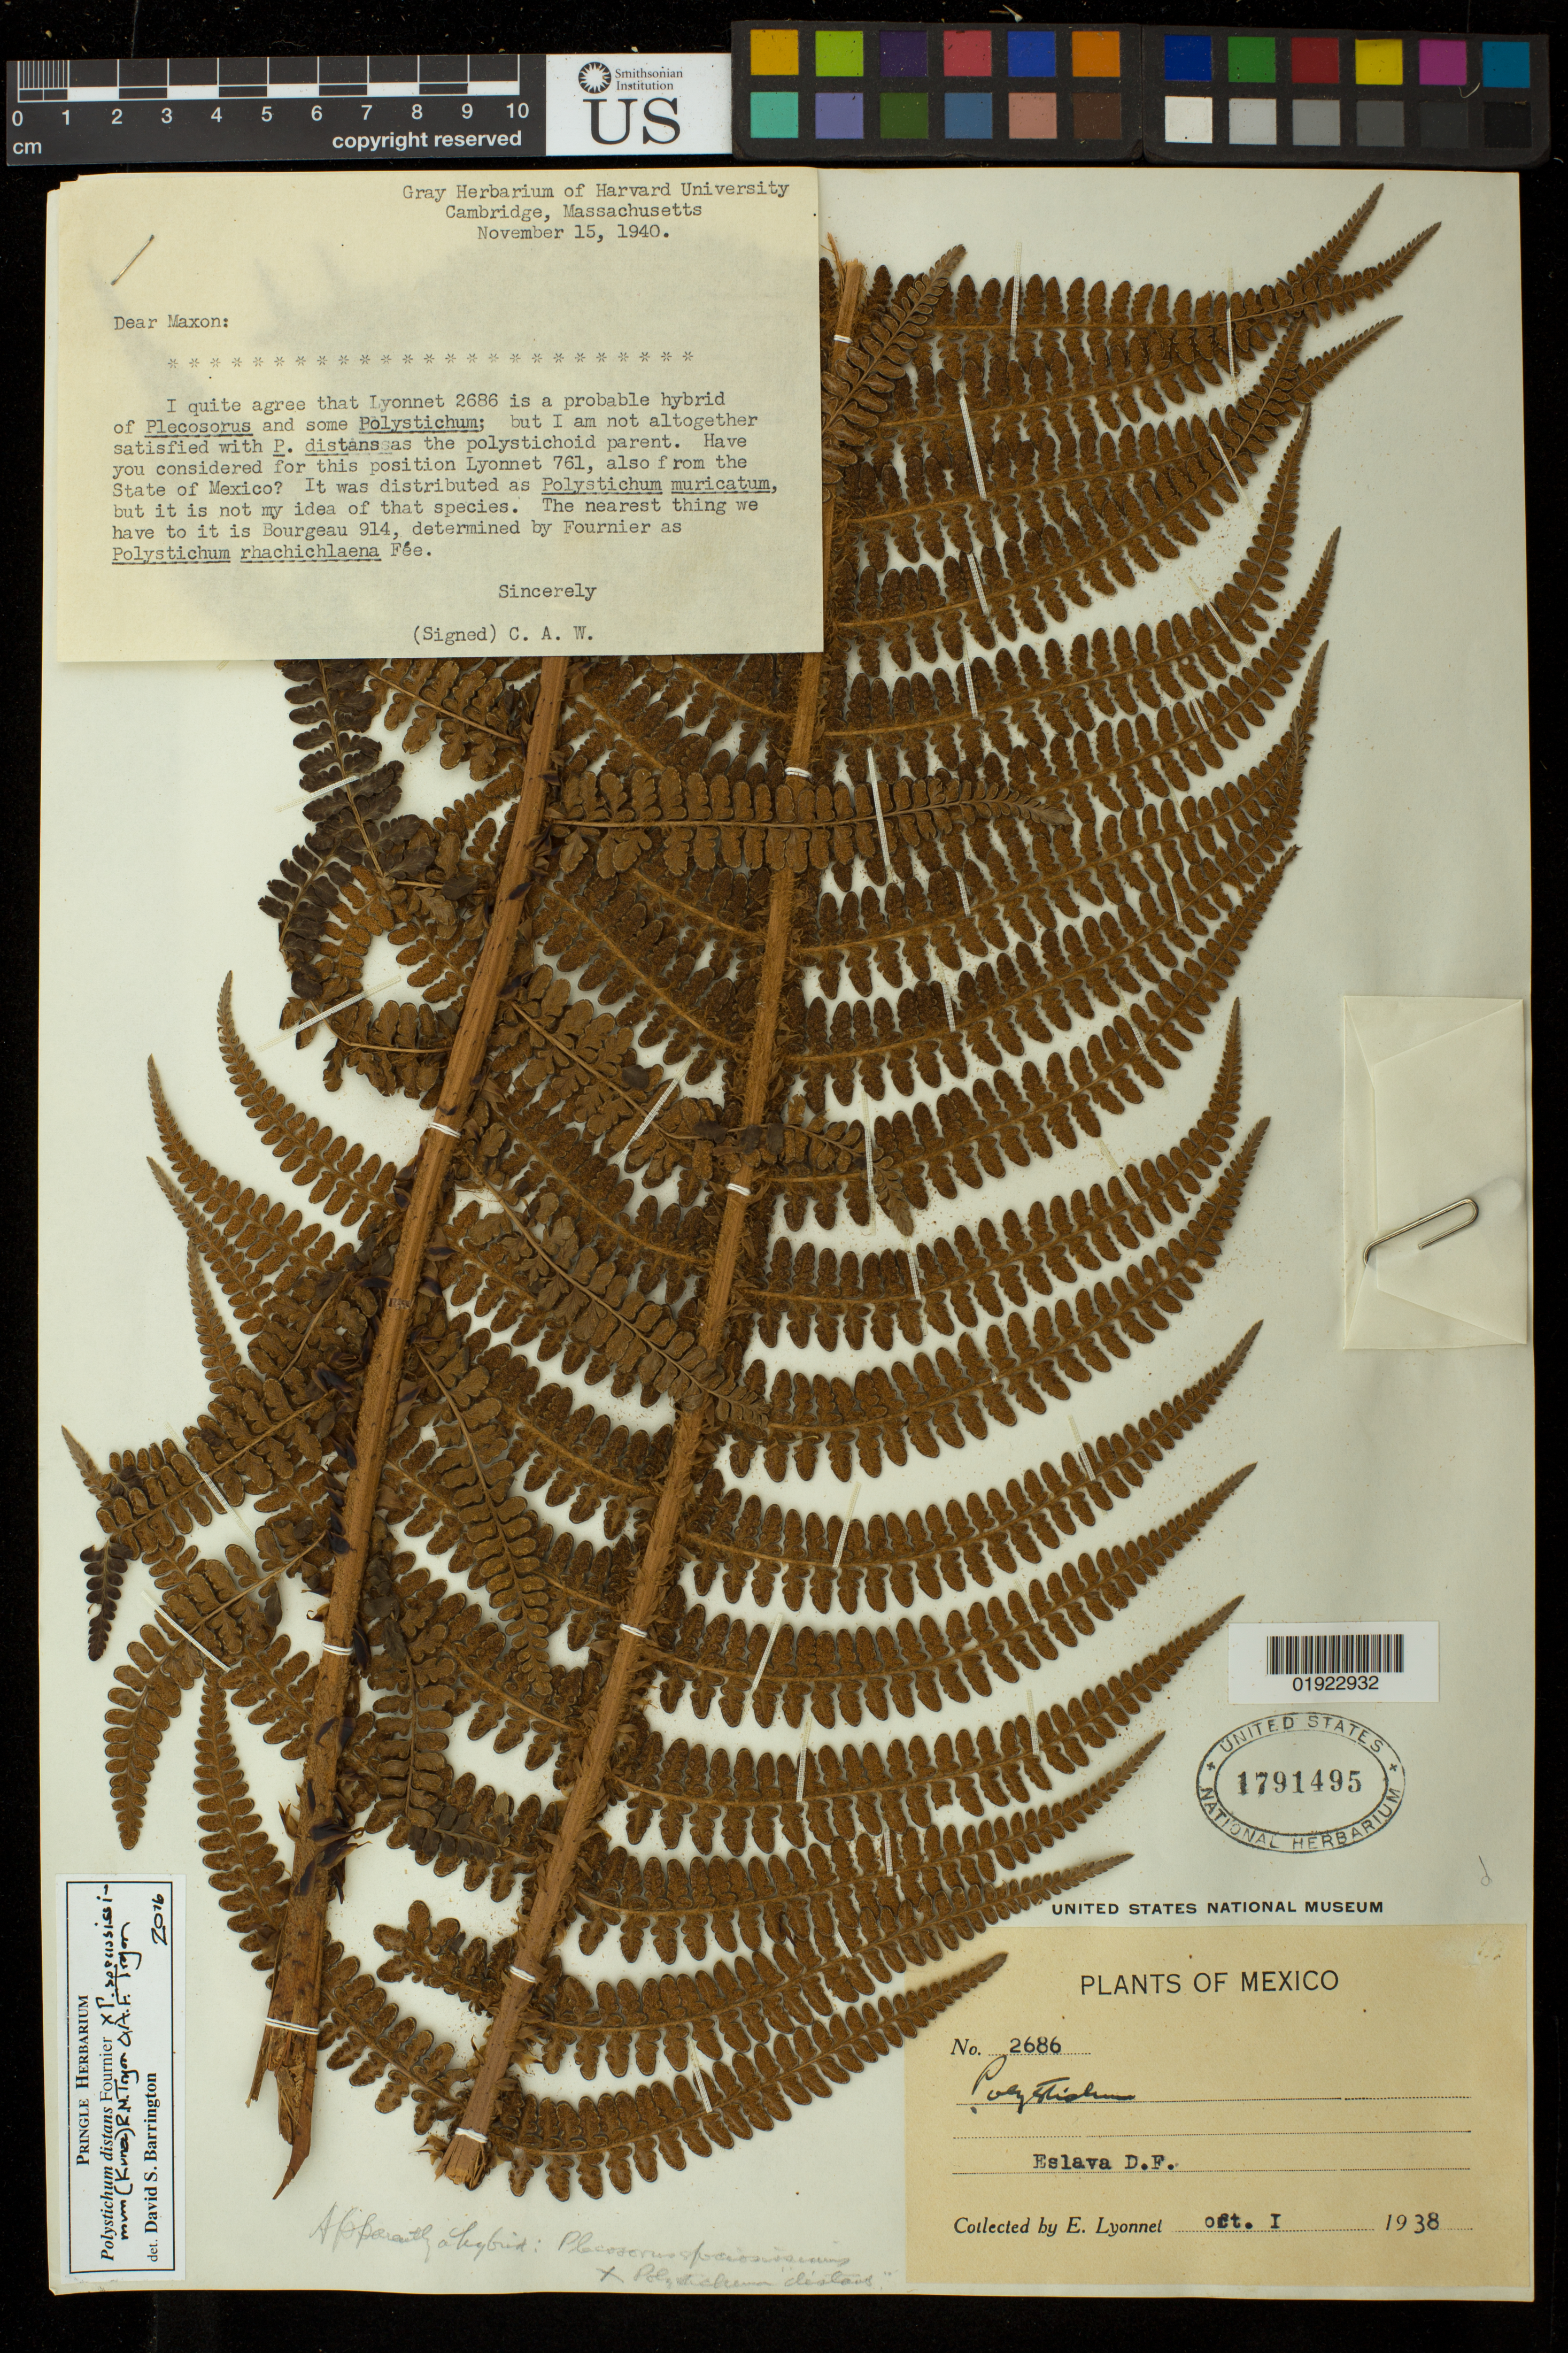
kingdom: Plantae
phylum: Tracheophyta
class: Polypodiopsida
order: Polypodiales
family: Dryopteridaceae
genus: Polystichum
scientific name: Polystichum distans x P. speciosissimum (A. Braun ex Kunze) Copel.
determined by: Barrington, D. S., Curator (VT), University of Vermont (UNITED STATES)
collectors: E. Lyonnet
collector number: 2686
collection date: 1938-10-01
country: Mexico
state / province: Distrito Federal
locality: Eslava.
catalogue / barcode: US 1791495